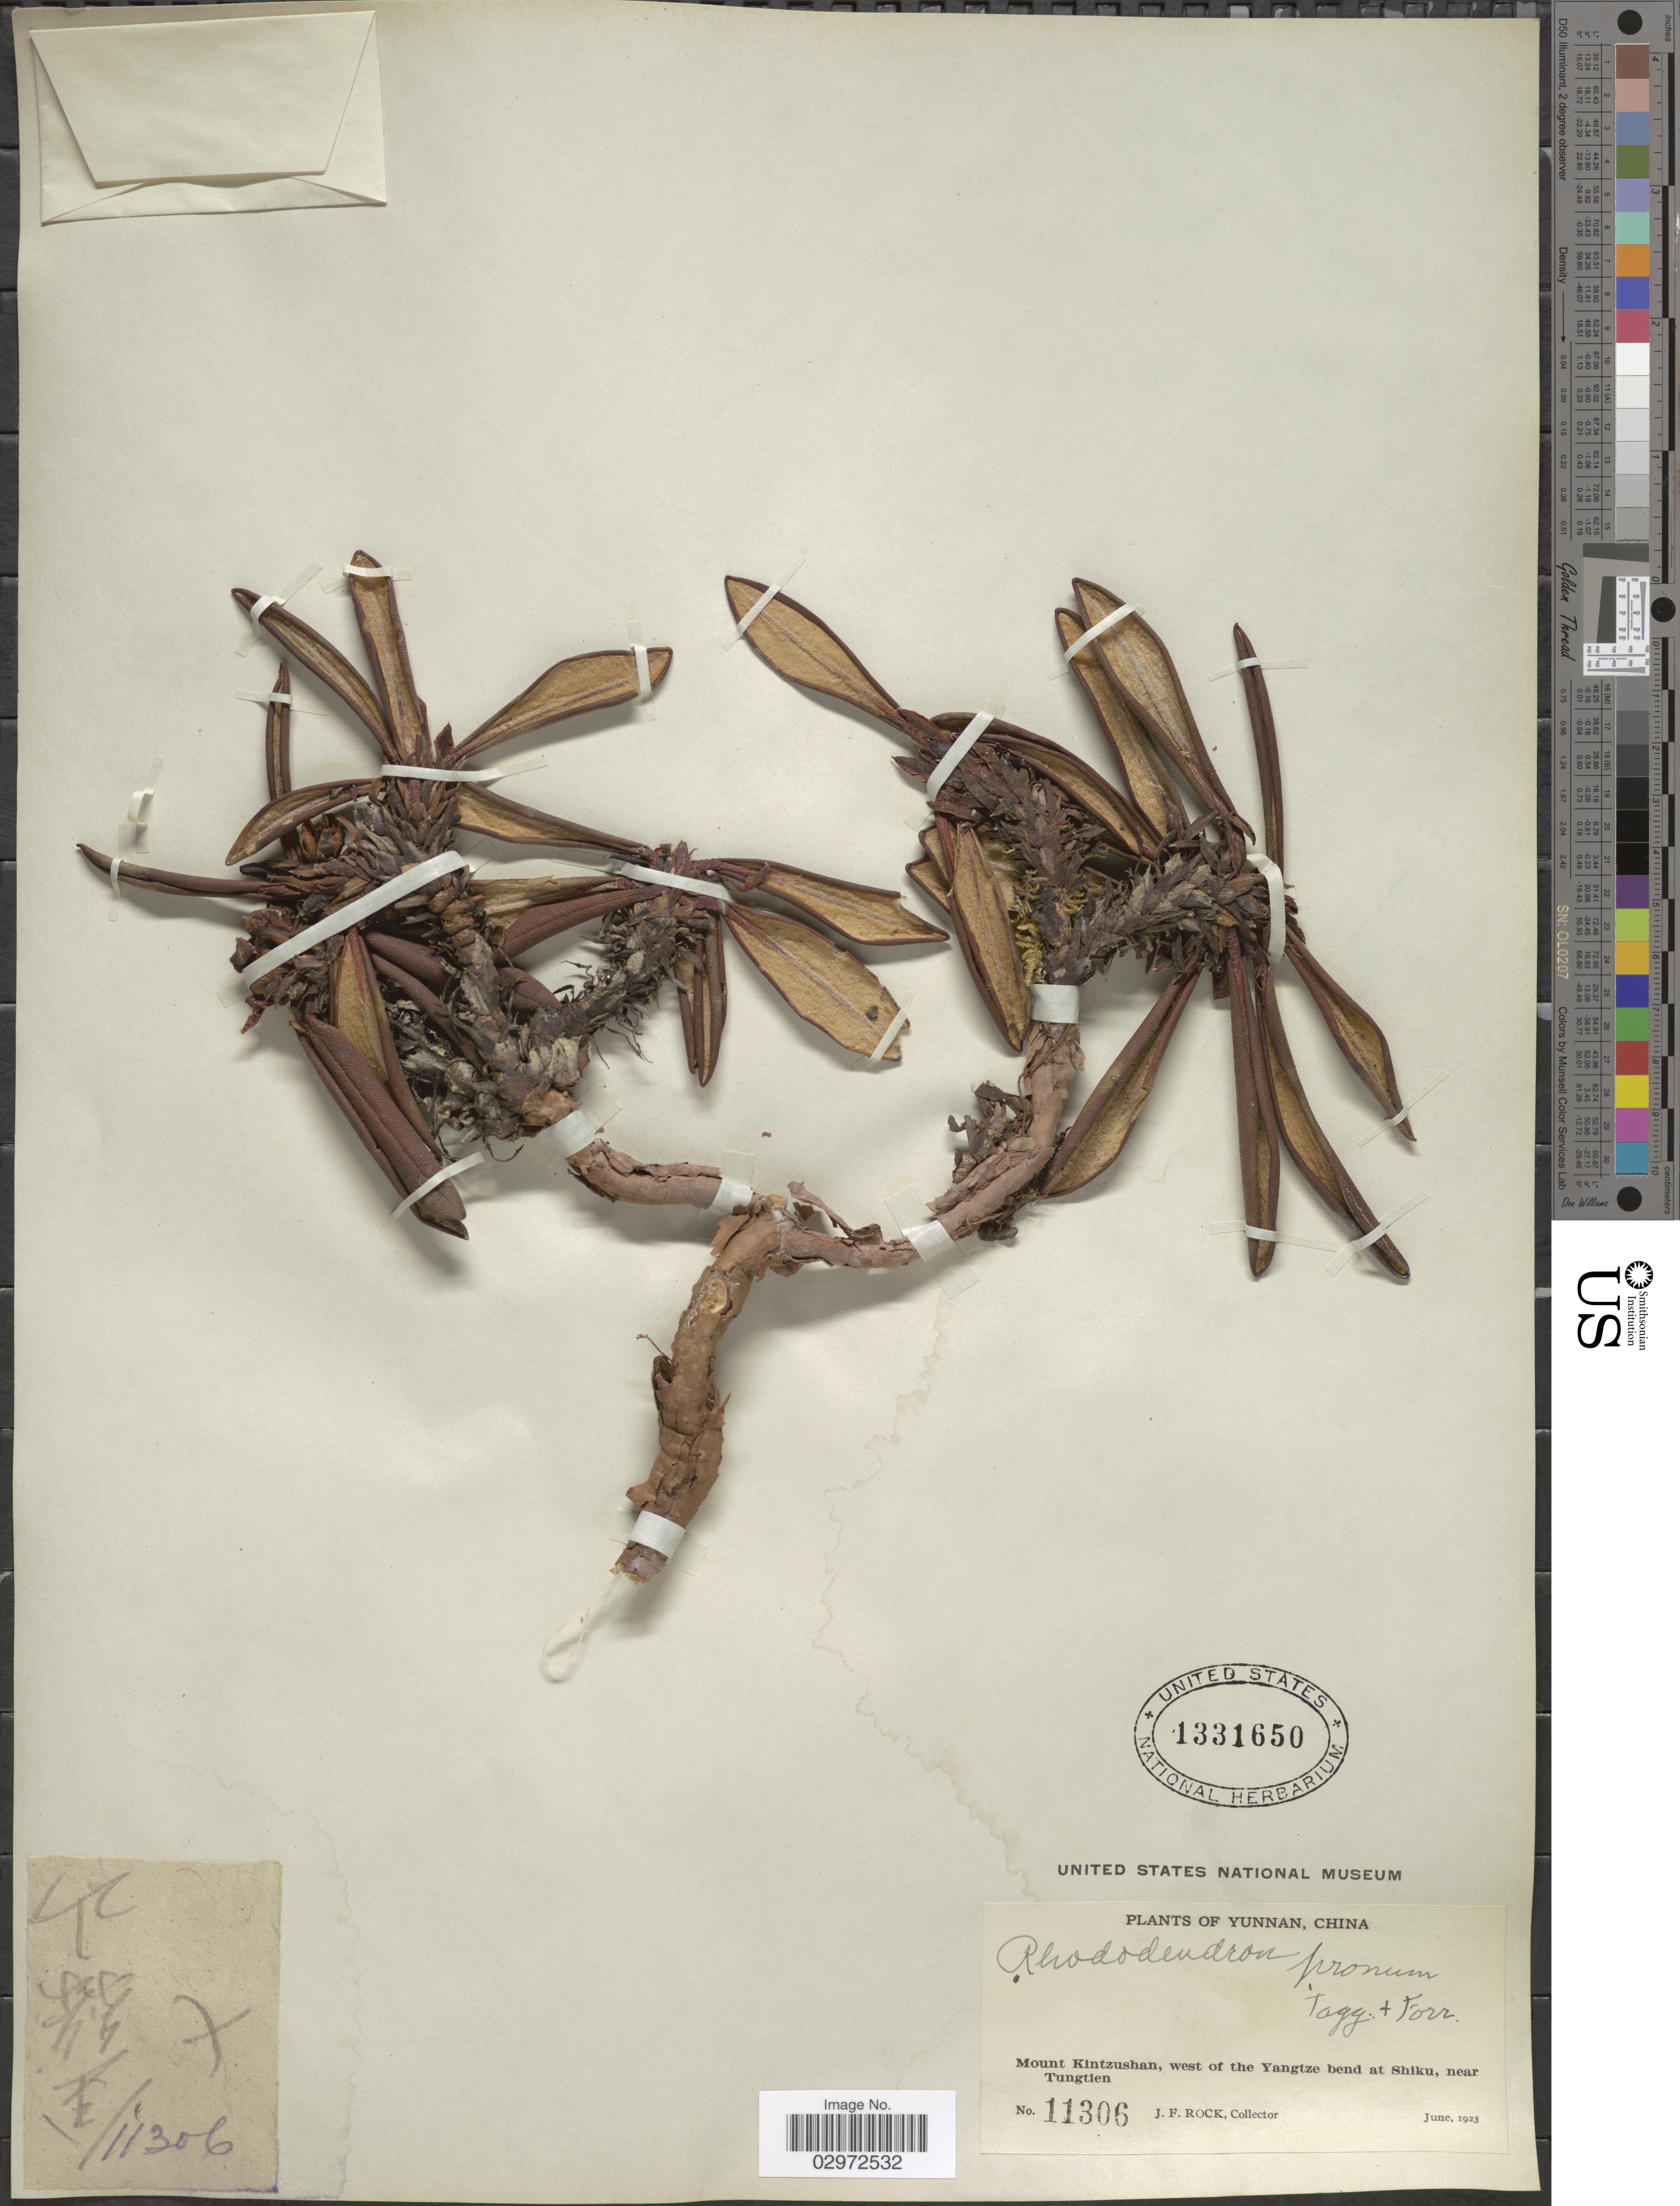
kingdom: Plantae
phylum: Tracheophyta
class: Magnoliopsida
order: Ericales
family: Ericaceae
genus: Rhododendron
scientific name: Rhododendron pronum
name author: Tagg & Forrest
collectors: J. Rock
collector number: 11306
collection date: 1923-06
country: China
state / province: Yunnan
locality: Mount Kintzushan, west of the Yangtze bend at Shiku, near Tungtien.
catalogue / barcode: US 1331650